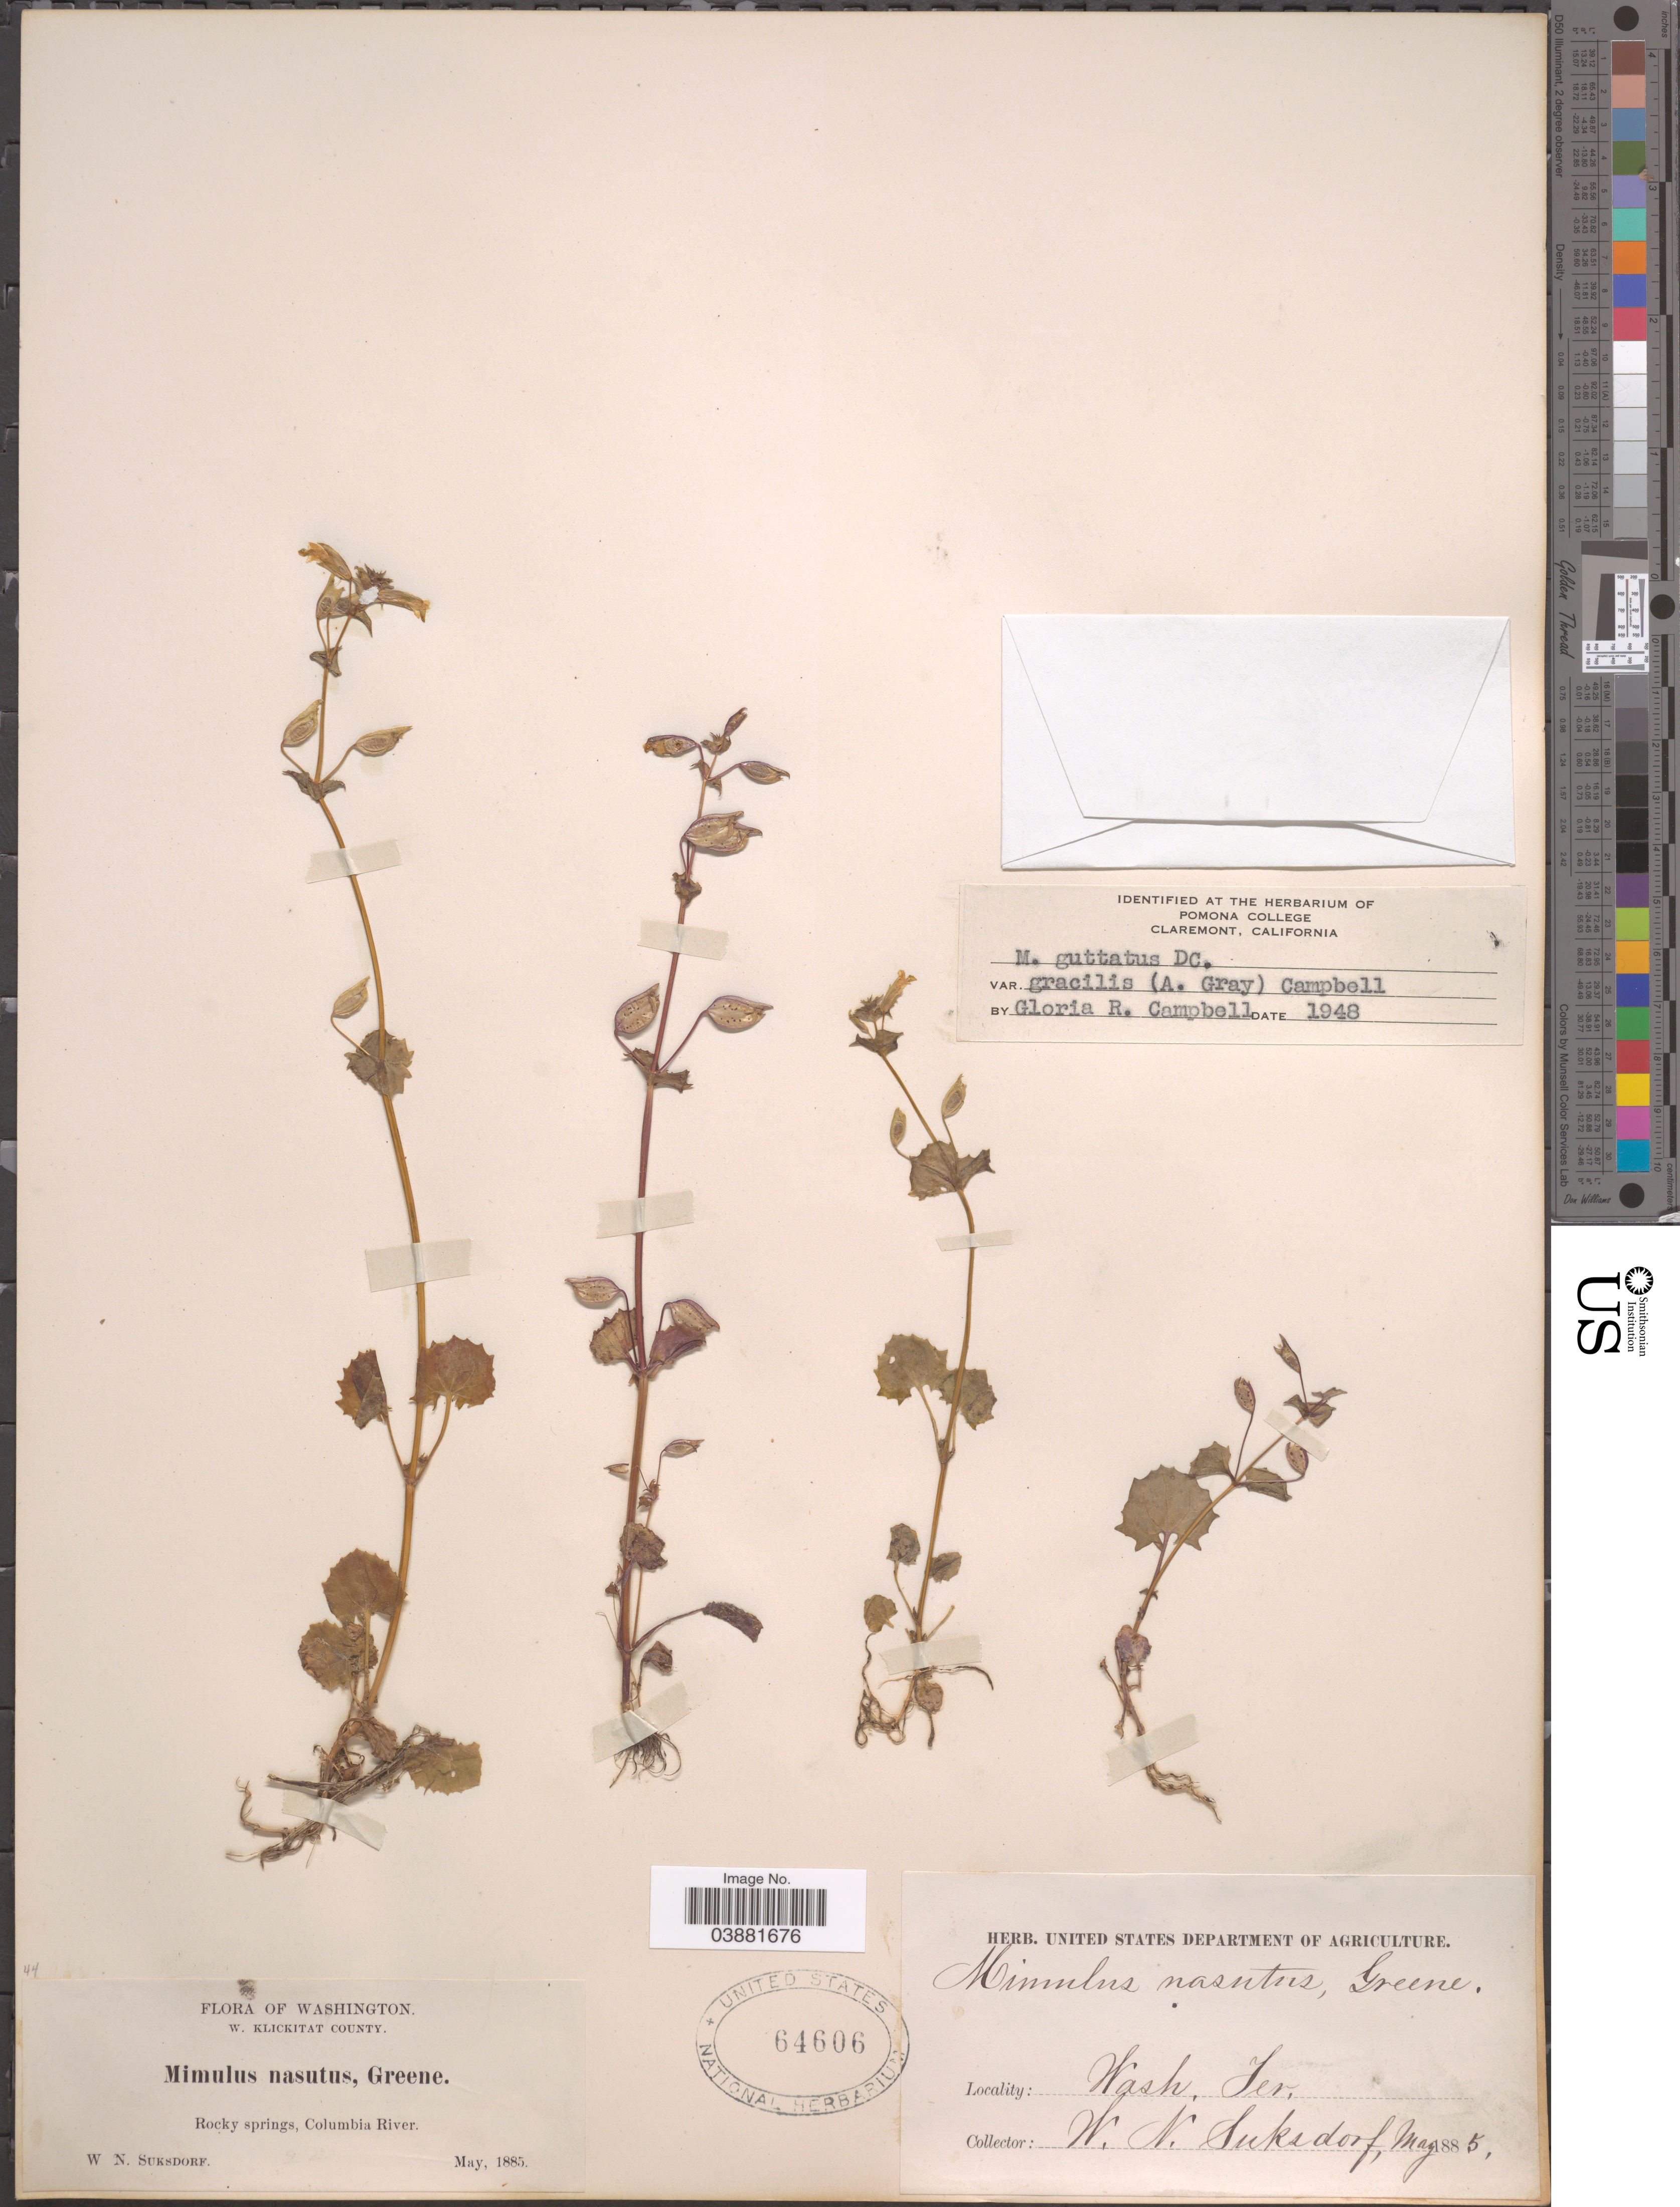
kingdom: Plantae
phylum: Tracheophyta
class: Magnoliopsida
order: Lamiales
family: Phrymaceae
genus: Mimulus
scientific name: Mimulus guttatus var. gracilis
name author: (A. Gray) G.R. Campb.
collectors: W. N. Suksdorf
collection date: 1885-05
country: United States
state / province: Washington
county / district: Klickitat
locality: W. Klickitat County. Columbia River.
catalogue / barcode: US 64606